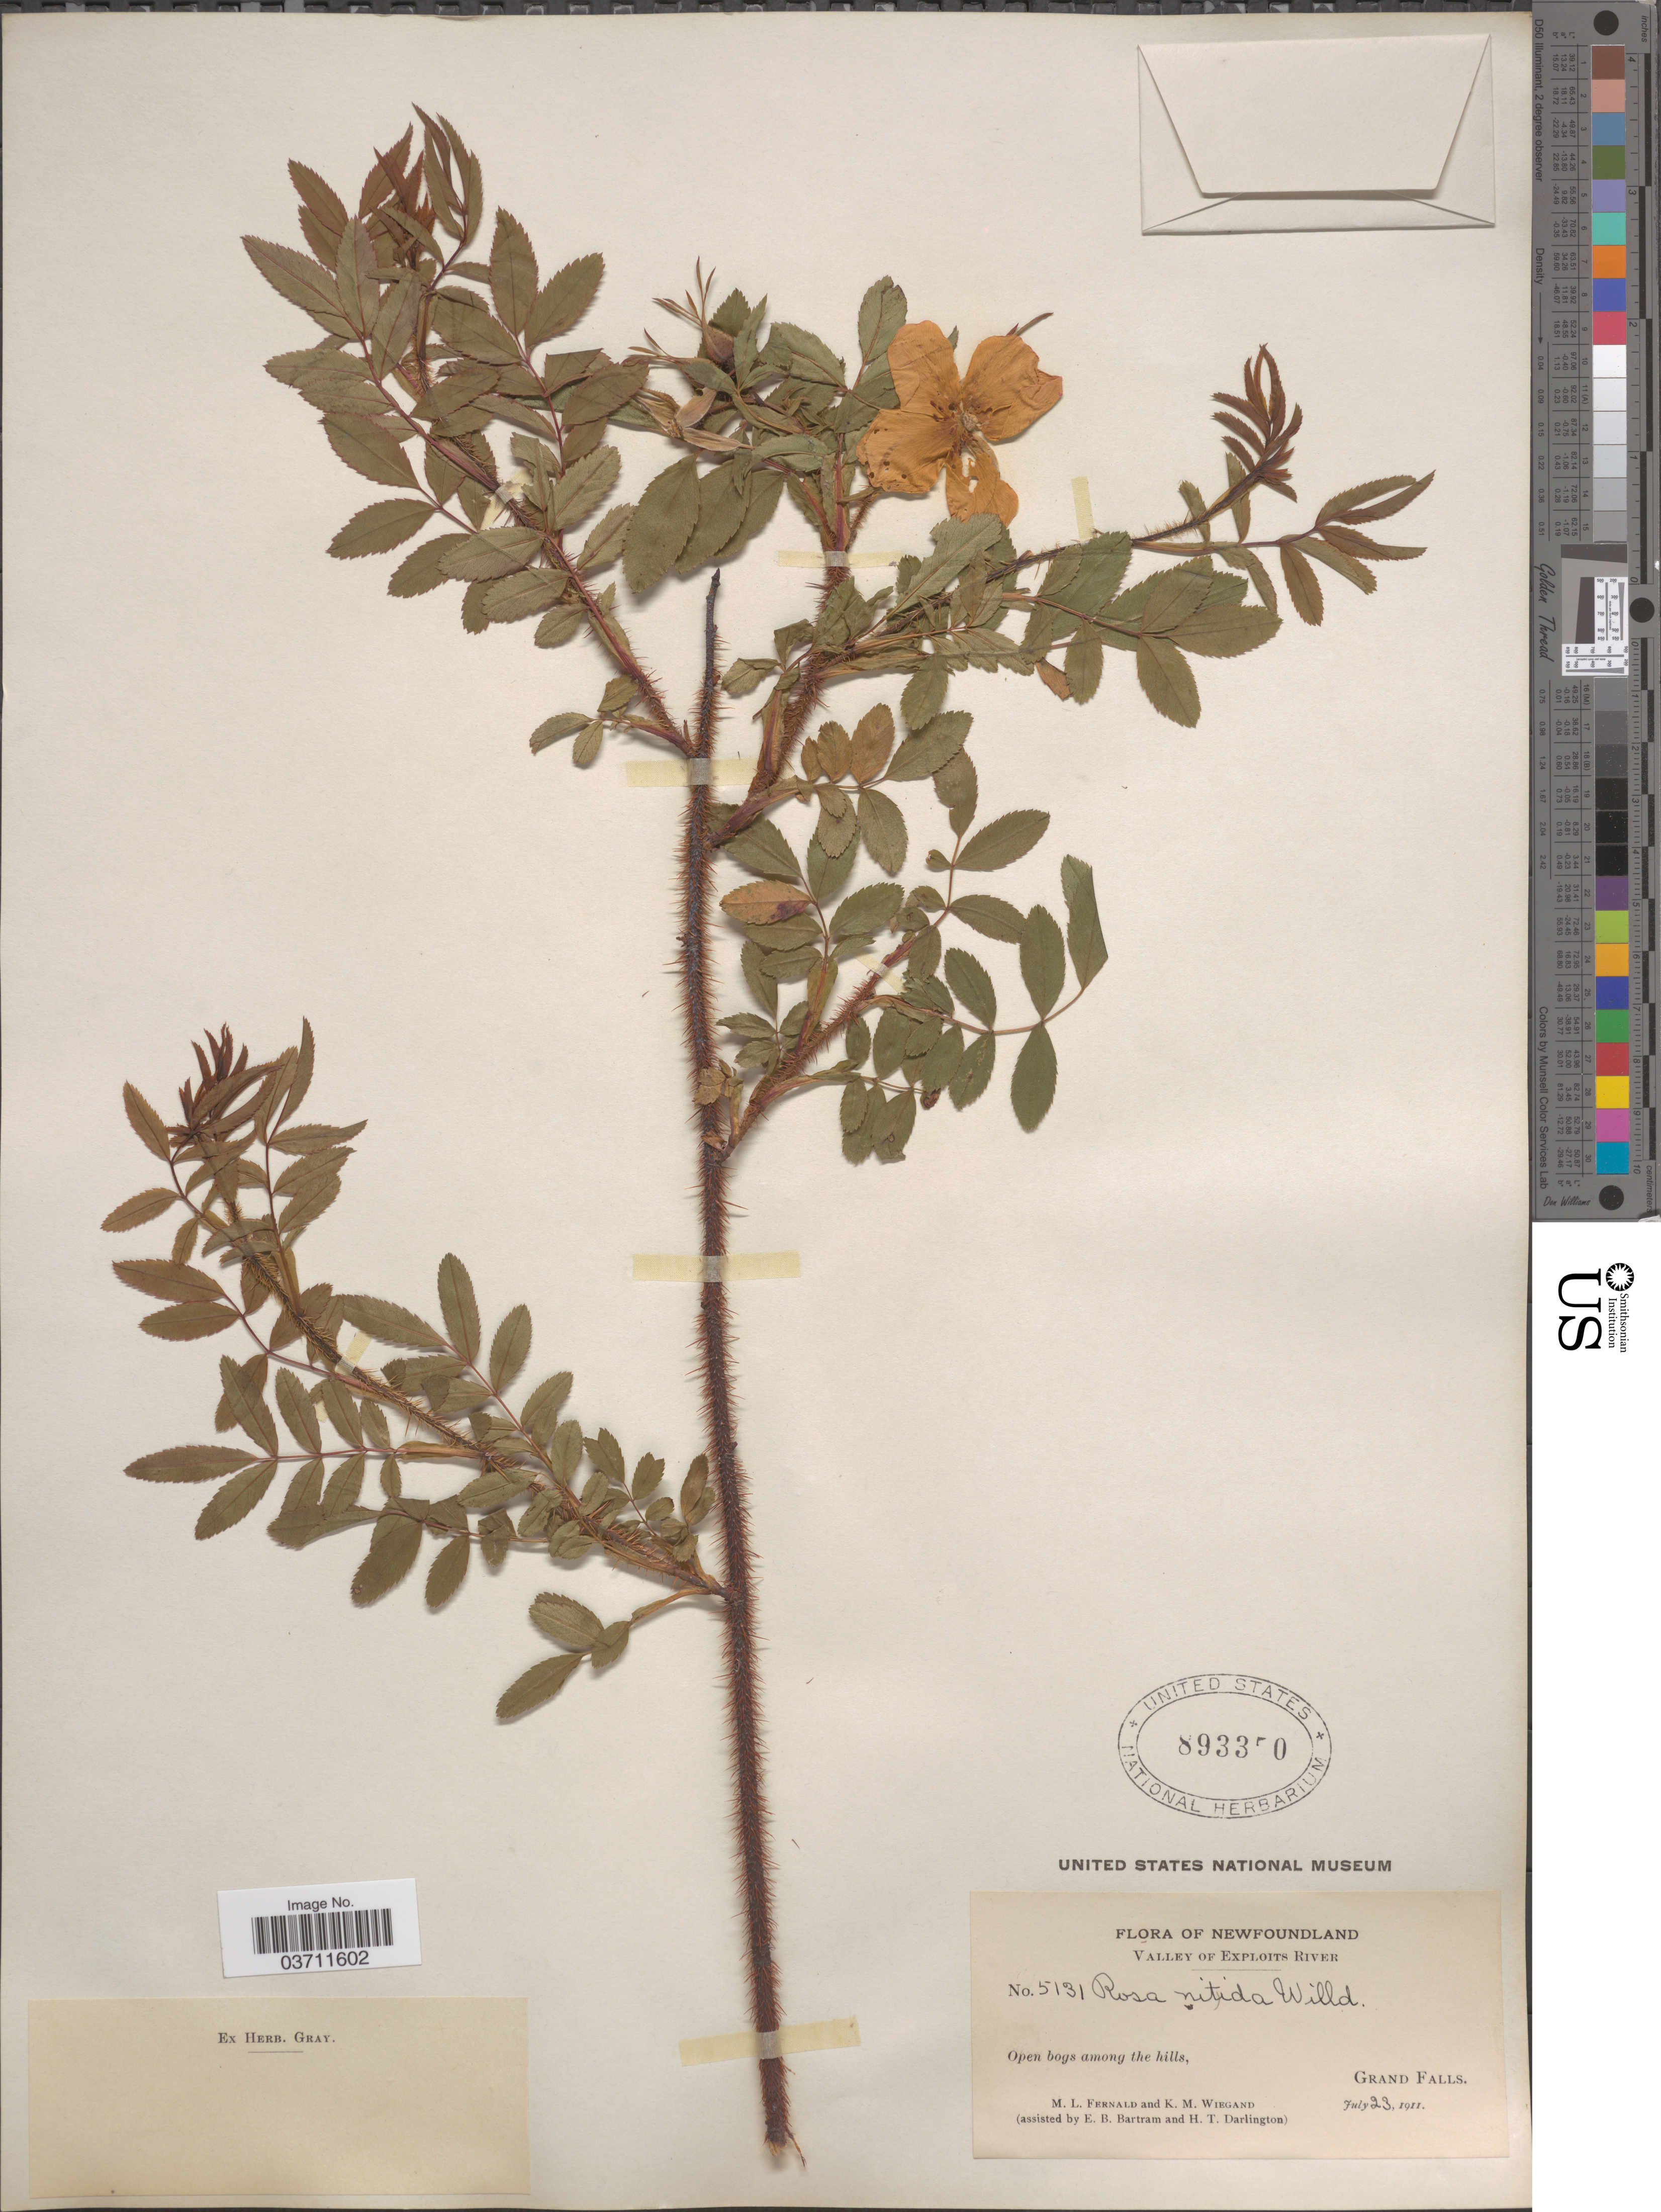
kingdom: Plantae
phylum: Tracheophyta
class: Magnoliopsida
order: Rosales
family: Rosaceae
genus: Rosa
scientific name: Rosa nitida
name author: Willd.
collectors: M. L. Fernald & K. M. Wiegand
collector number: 5131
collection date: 1911-07-23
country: Canada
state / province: Newfoundland and Labrador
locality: Valley of Exploits River. Grand Falls.